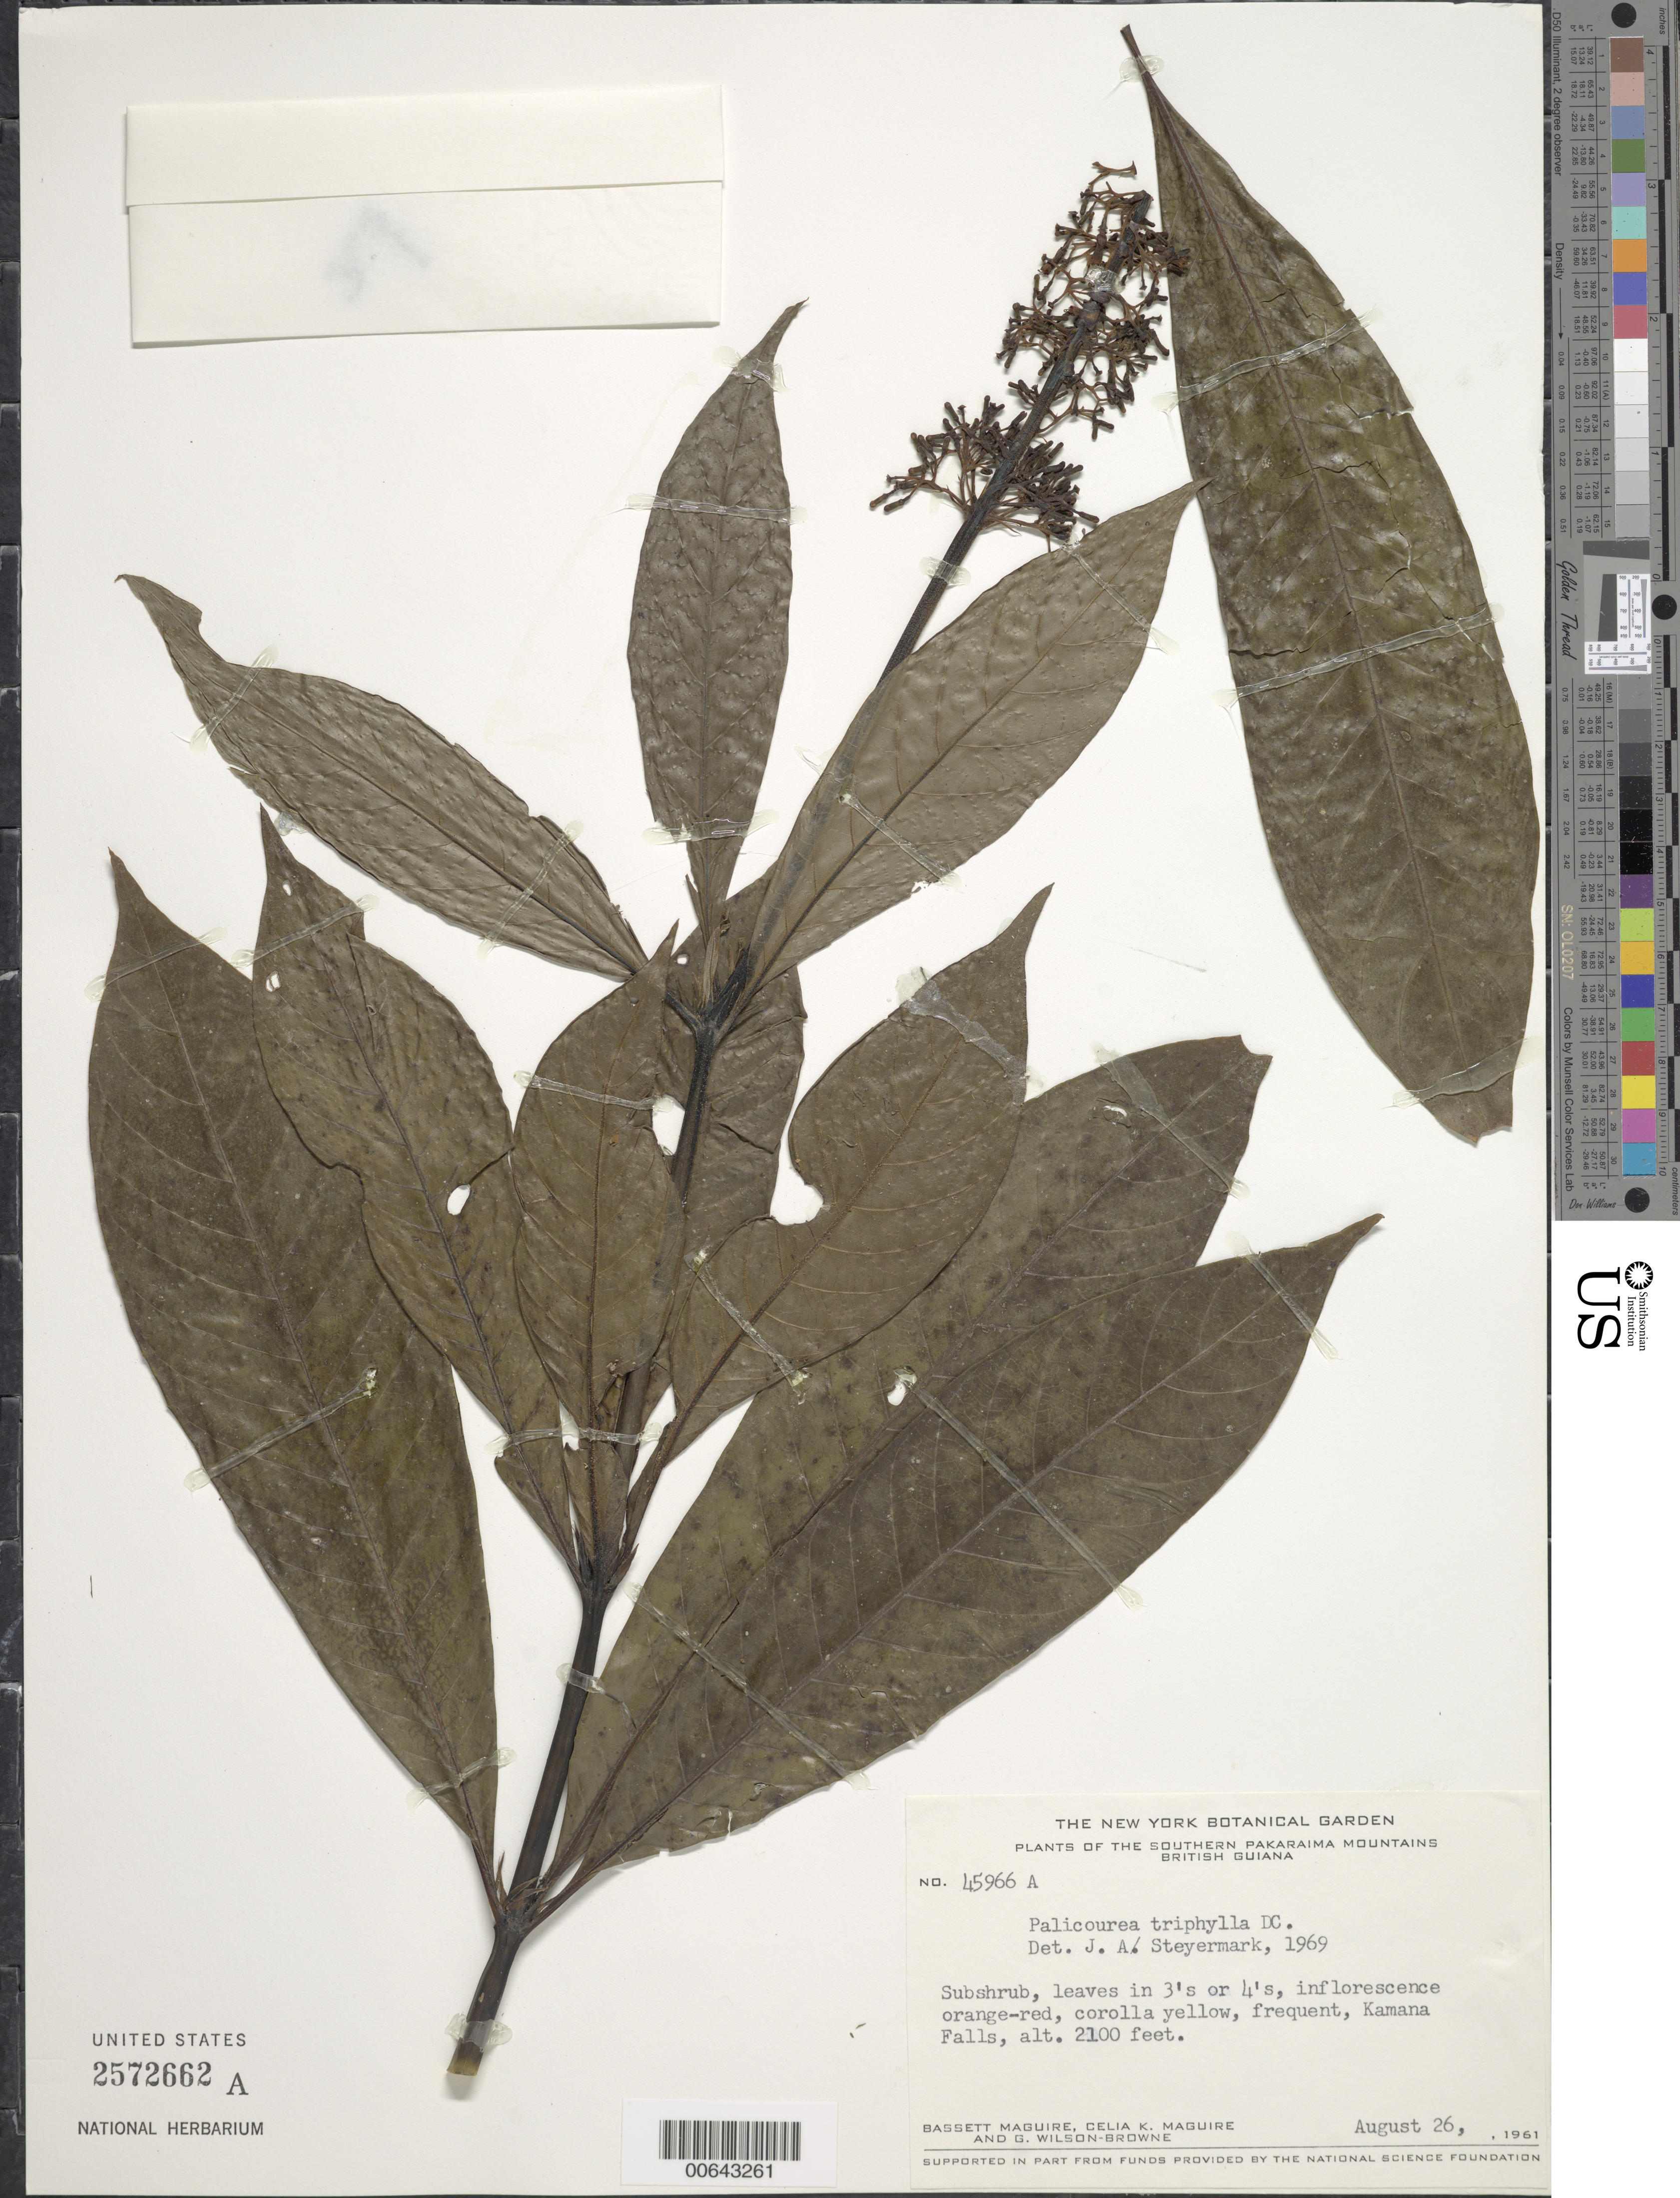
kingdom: Plantae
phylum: Tracheophyta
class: Magnoliopsida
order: Gentianales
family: Rubiaceae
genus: Palicourea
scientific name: Palicourea triphylla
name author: DC.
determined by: Steyermark, Julian A., (VEN)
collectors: B. Maguire, C. K. Maguire & G. Wilson-Browne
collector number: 45966 A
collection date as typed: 26-Aug-61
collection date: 1961-08-26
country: Guyana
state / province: Cuyuni-Mazaruni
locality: Kamana Falls, southern Pakaraima Mts.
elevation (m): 671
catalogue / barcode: US 2572662A